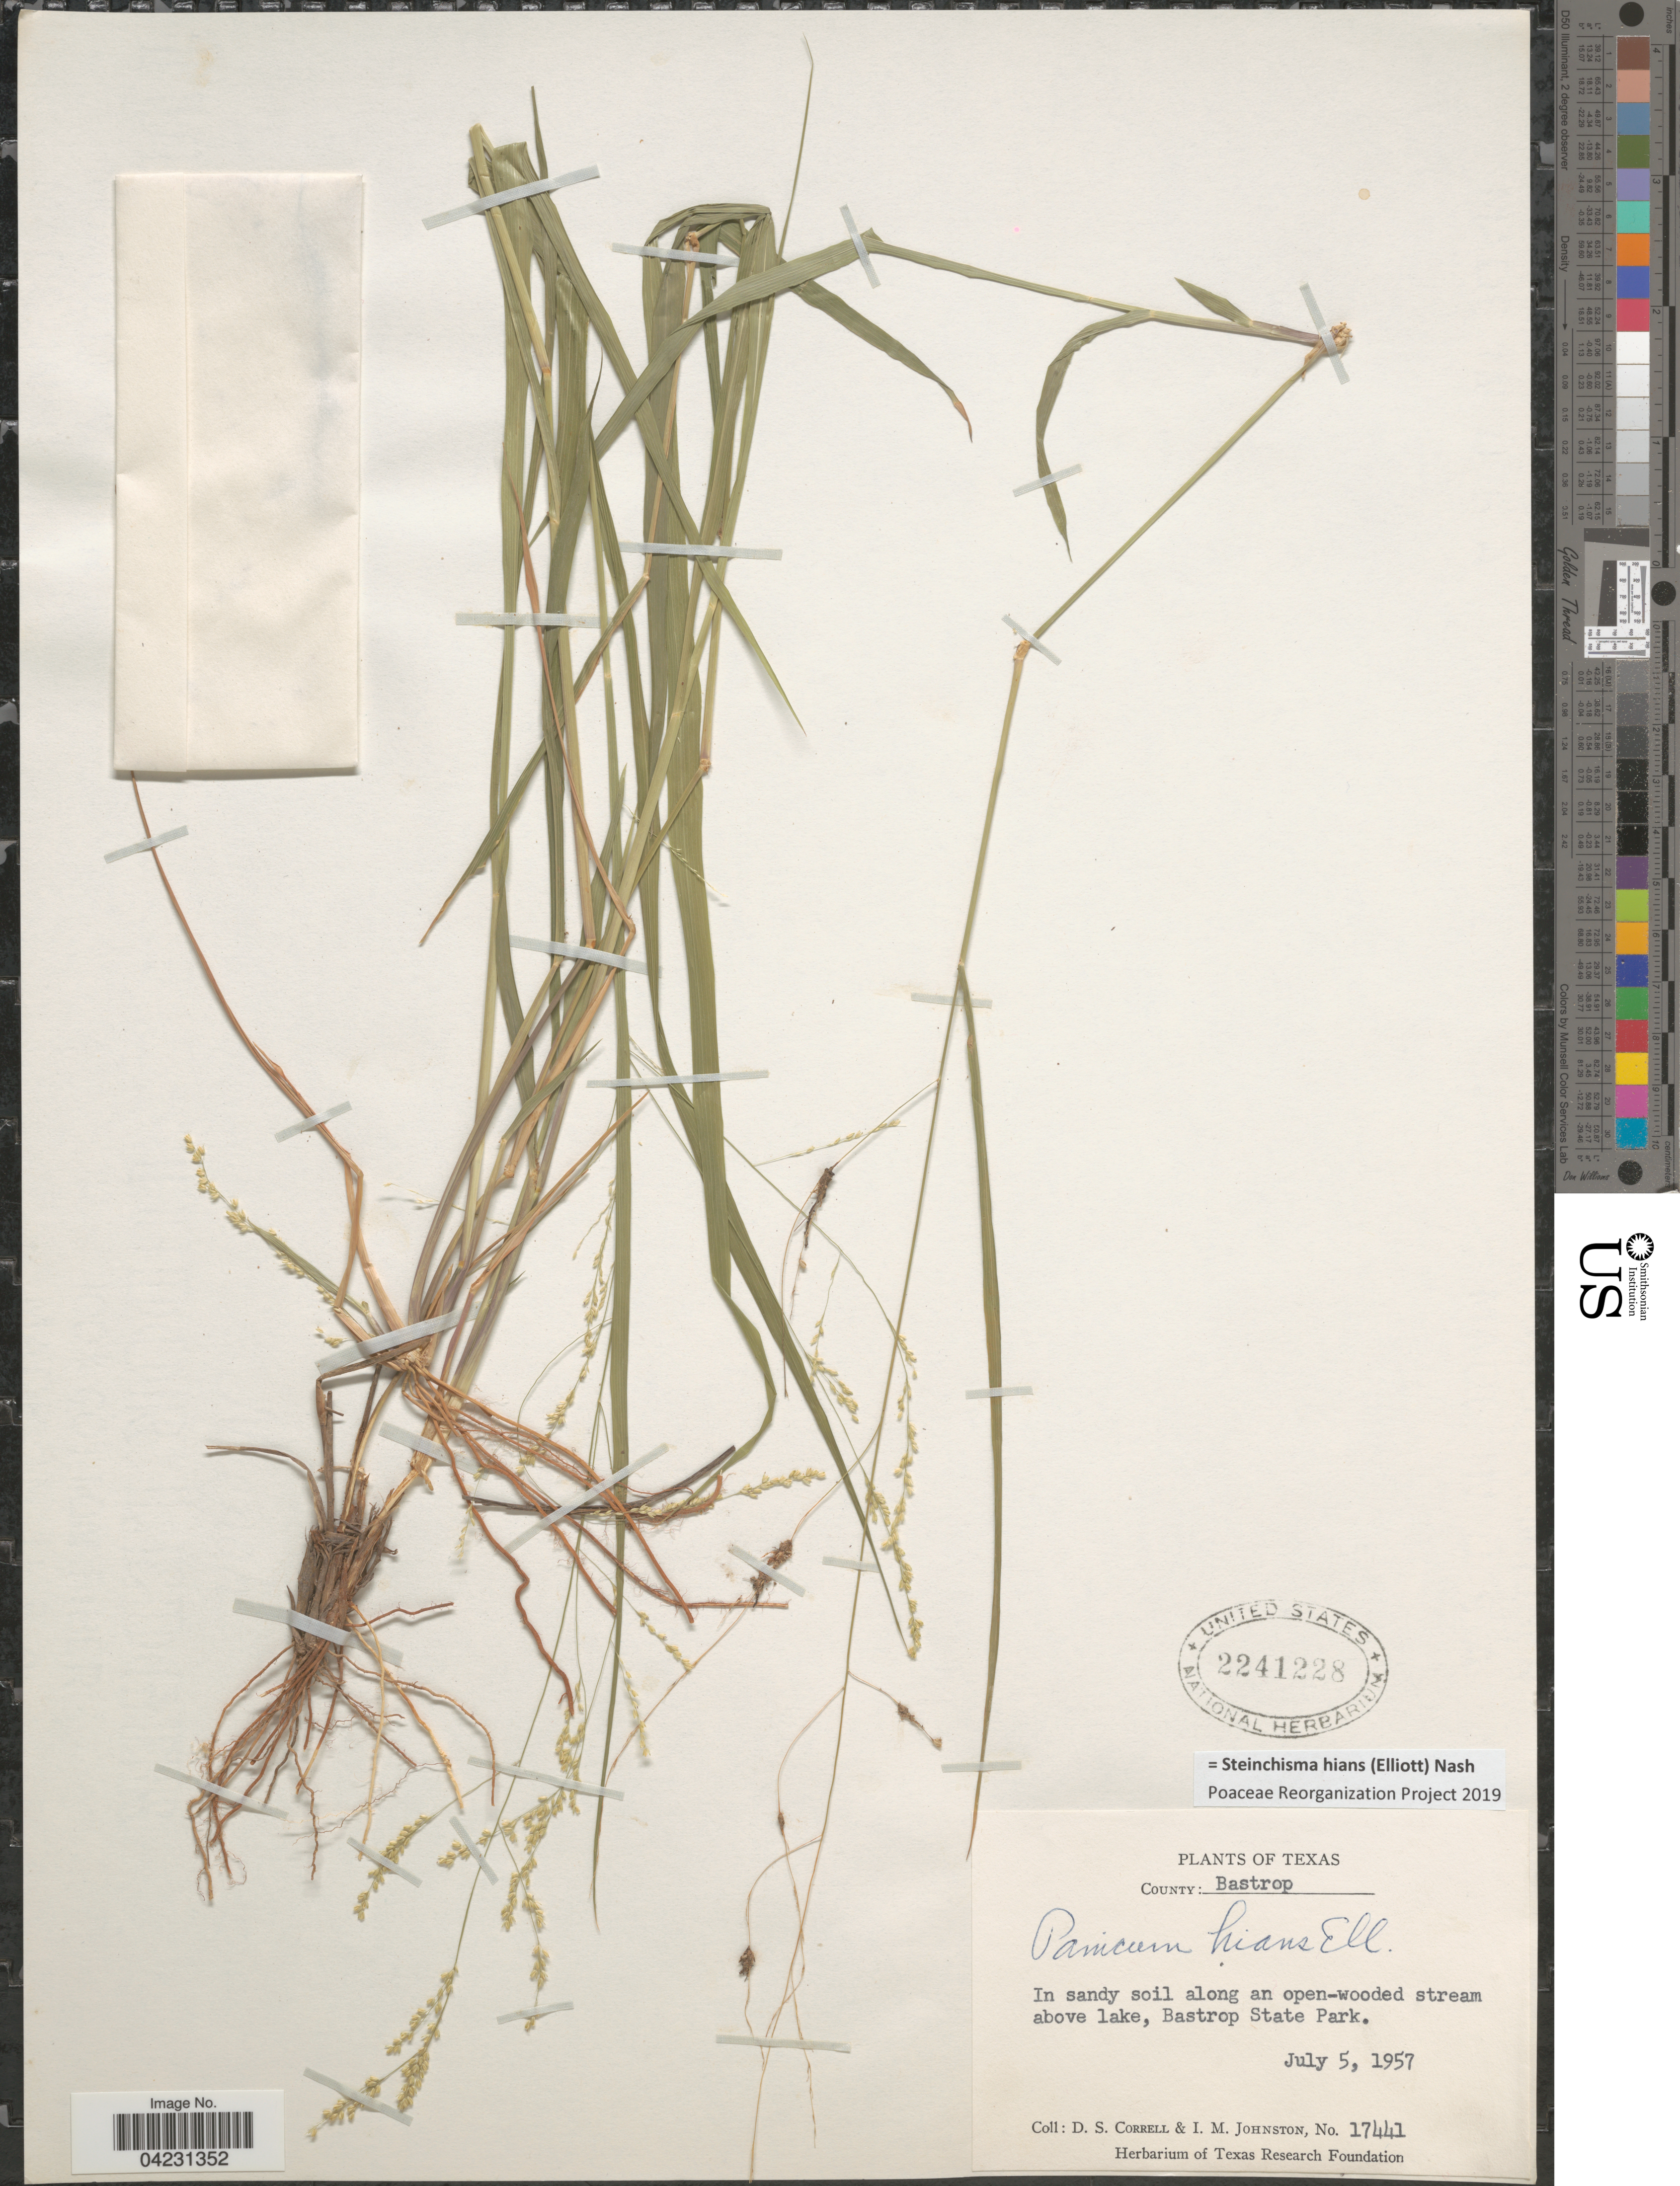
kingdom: Plantae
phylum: Tracheophyta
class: Liliopsida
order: Poales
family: Poaceae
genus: Steinchisma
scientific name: Steinchisma hians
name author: (Elliott) Nash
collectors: D. S. Correll & I.M. Johnston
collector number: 17441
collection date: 1957-07-05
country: United States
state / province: Texas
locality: County: Bastrop. Above lake, Bastrop State Park.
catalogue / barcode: US 2241228